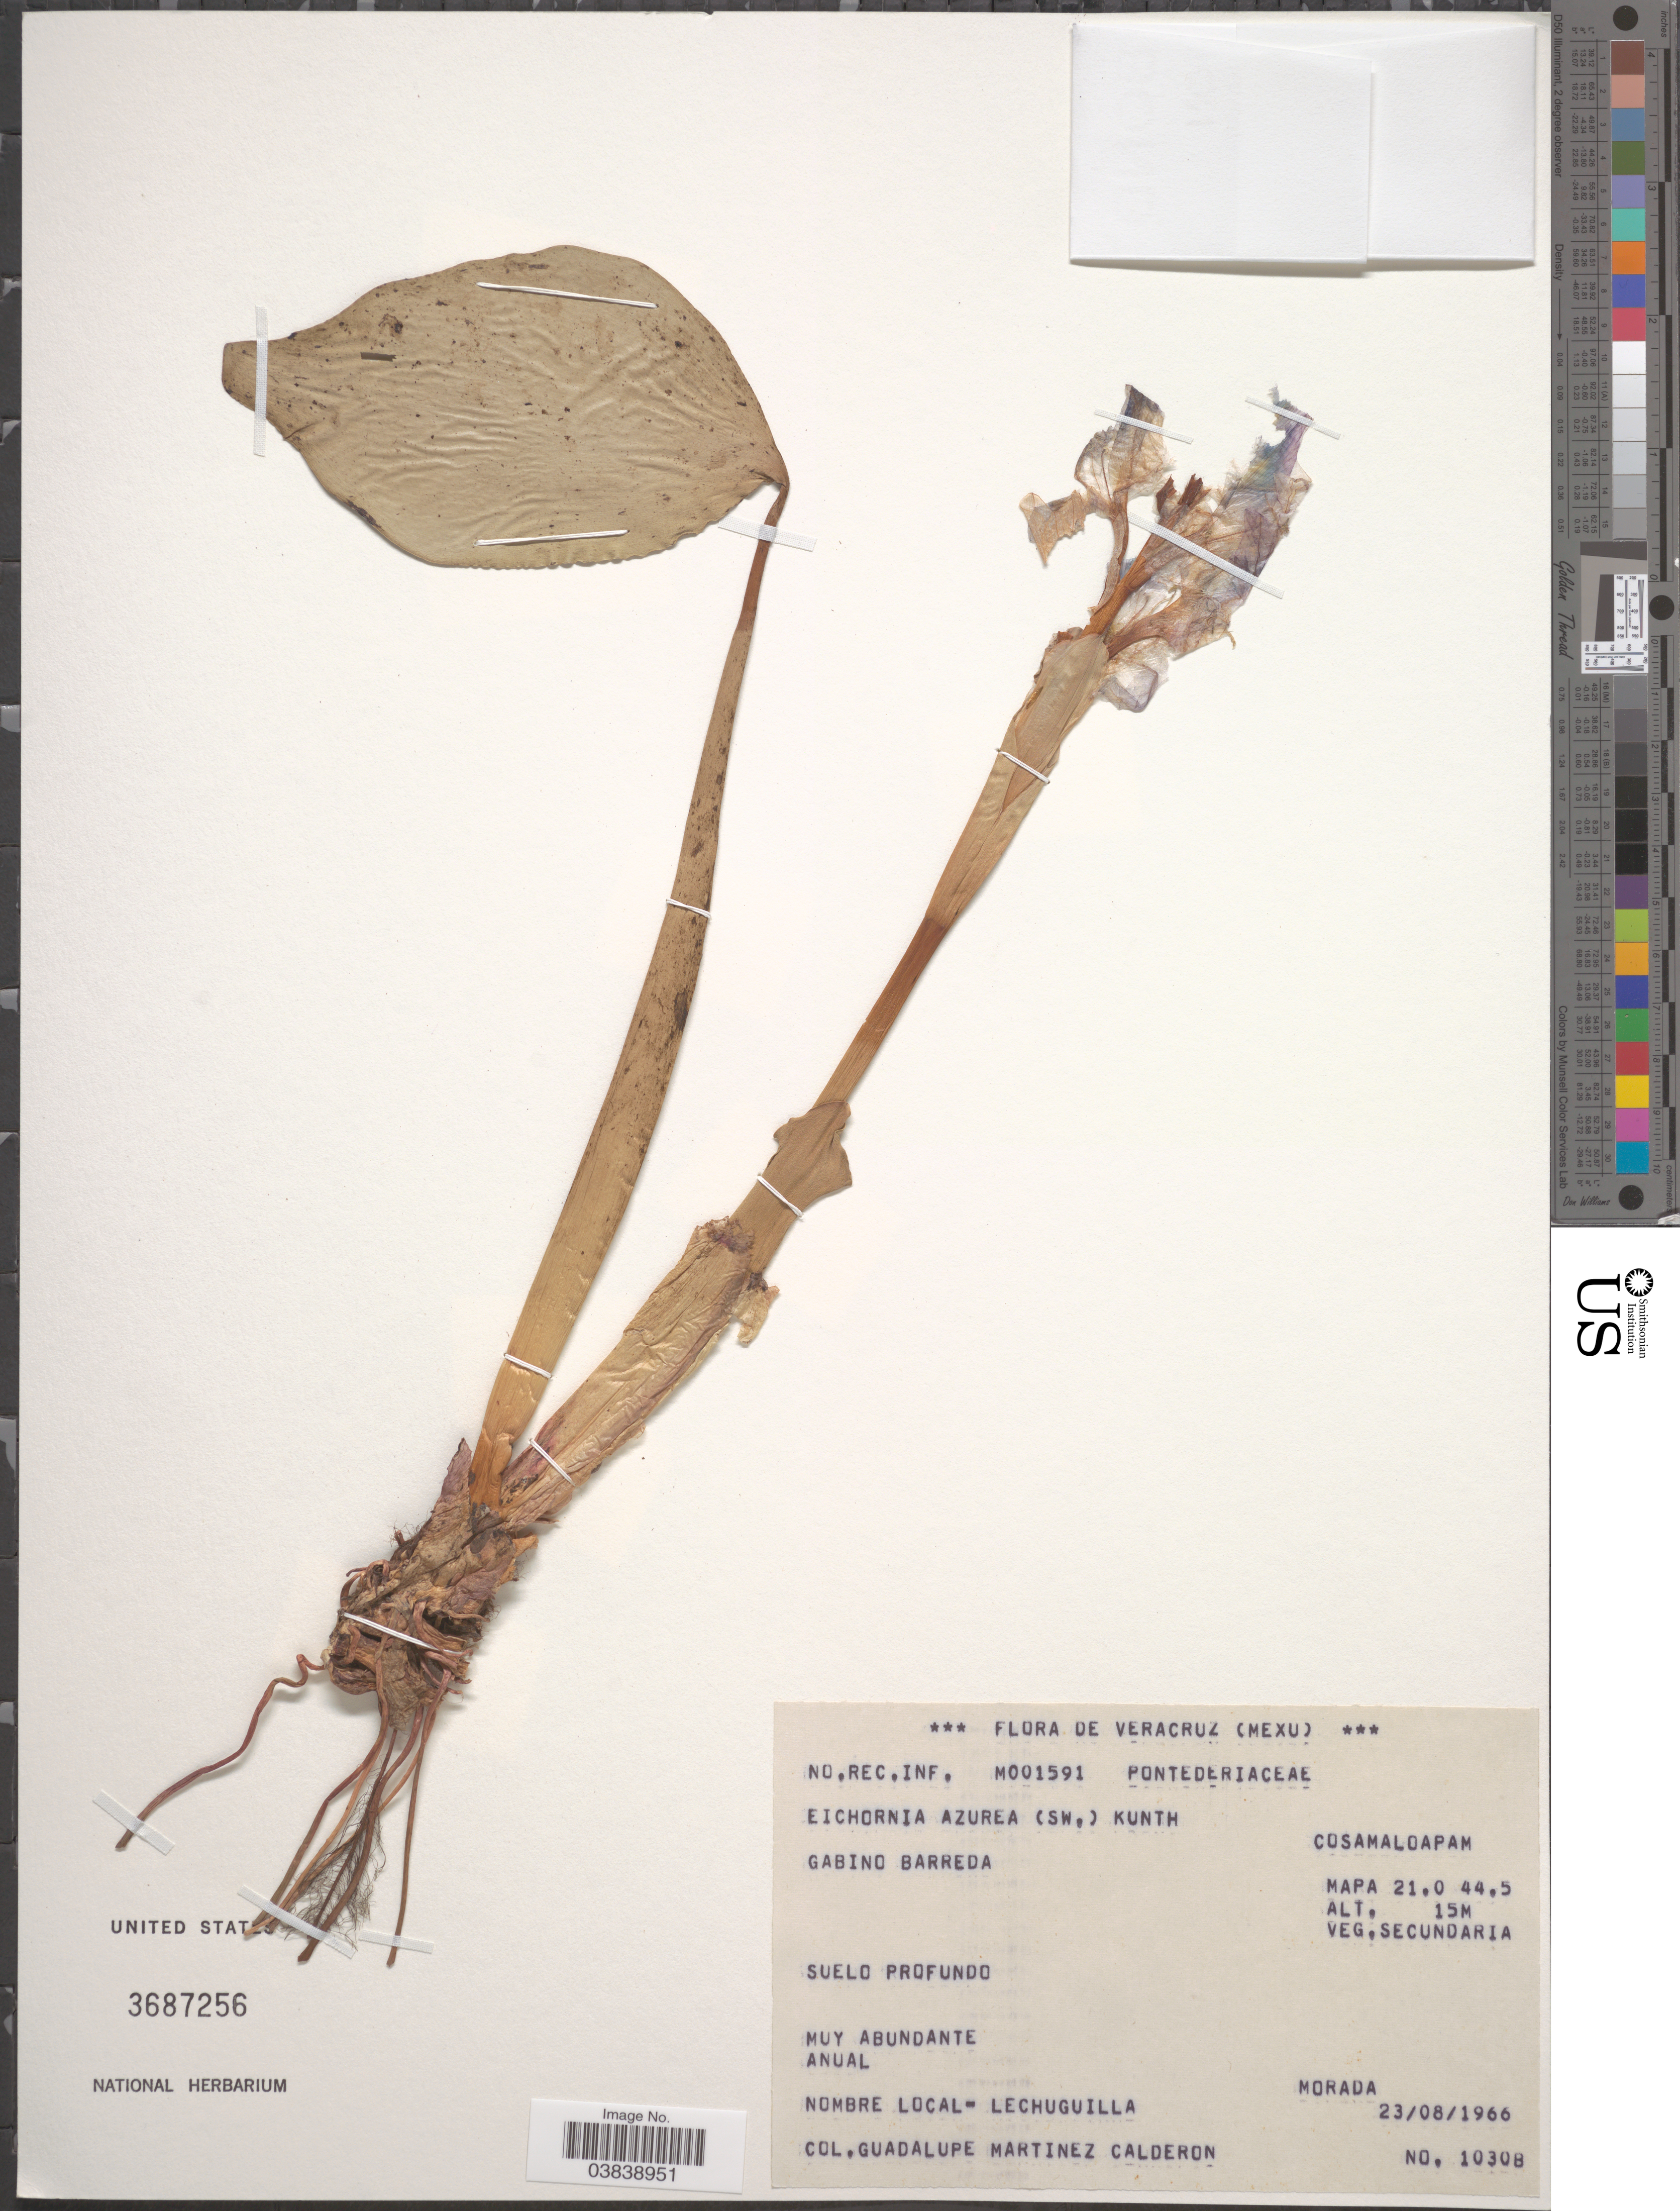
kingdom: Plantae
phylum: Tracheophyta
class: Liliopsida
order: Commelinales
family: Pontederiaceae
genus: Eichhornia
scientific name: Eichhornia azurea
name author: (Sw.) Kunth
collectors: G. Martinez-C.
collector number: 10308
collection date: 1966-08-23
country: Mexico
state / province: Veracruz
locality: Veracruz. Cosamaloapam. Mapa 21.0 44.5.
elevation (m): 15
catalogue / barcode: US 3687256